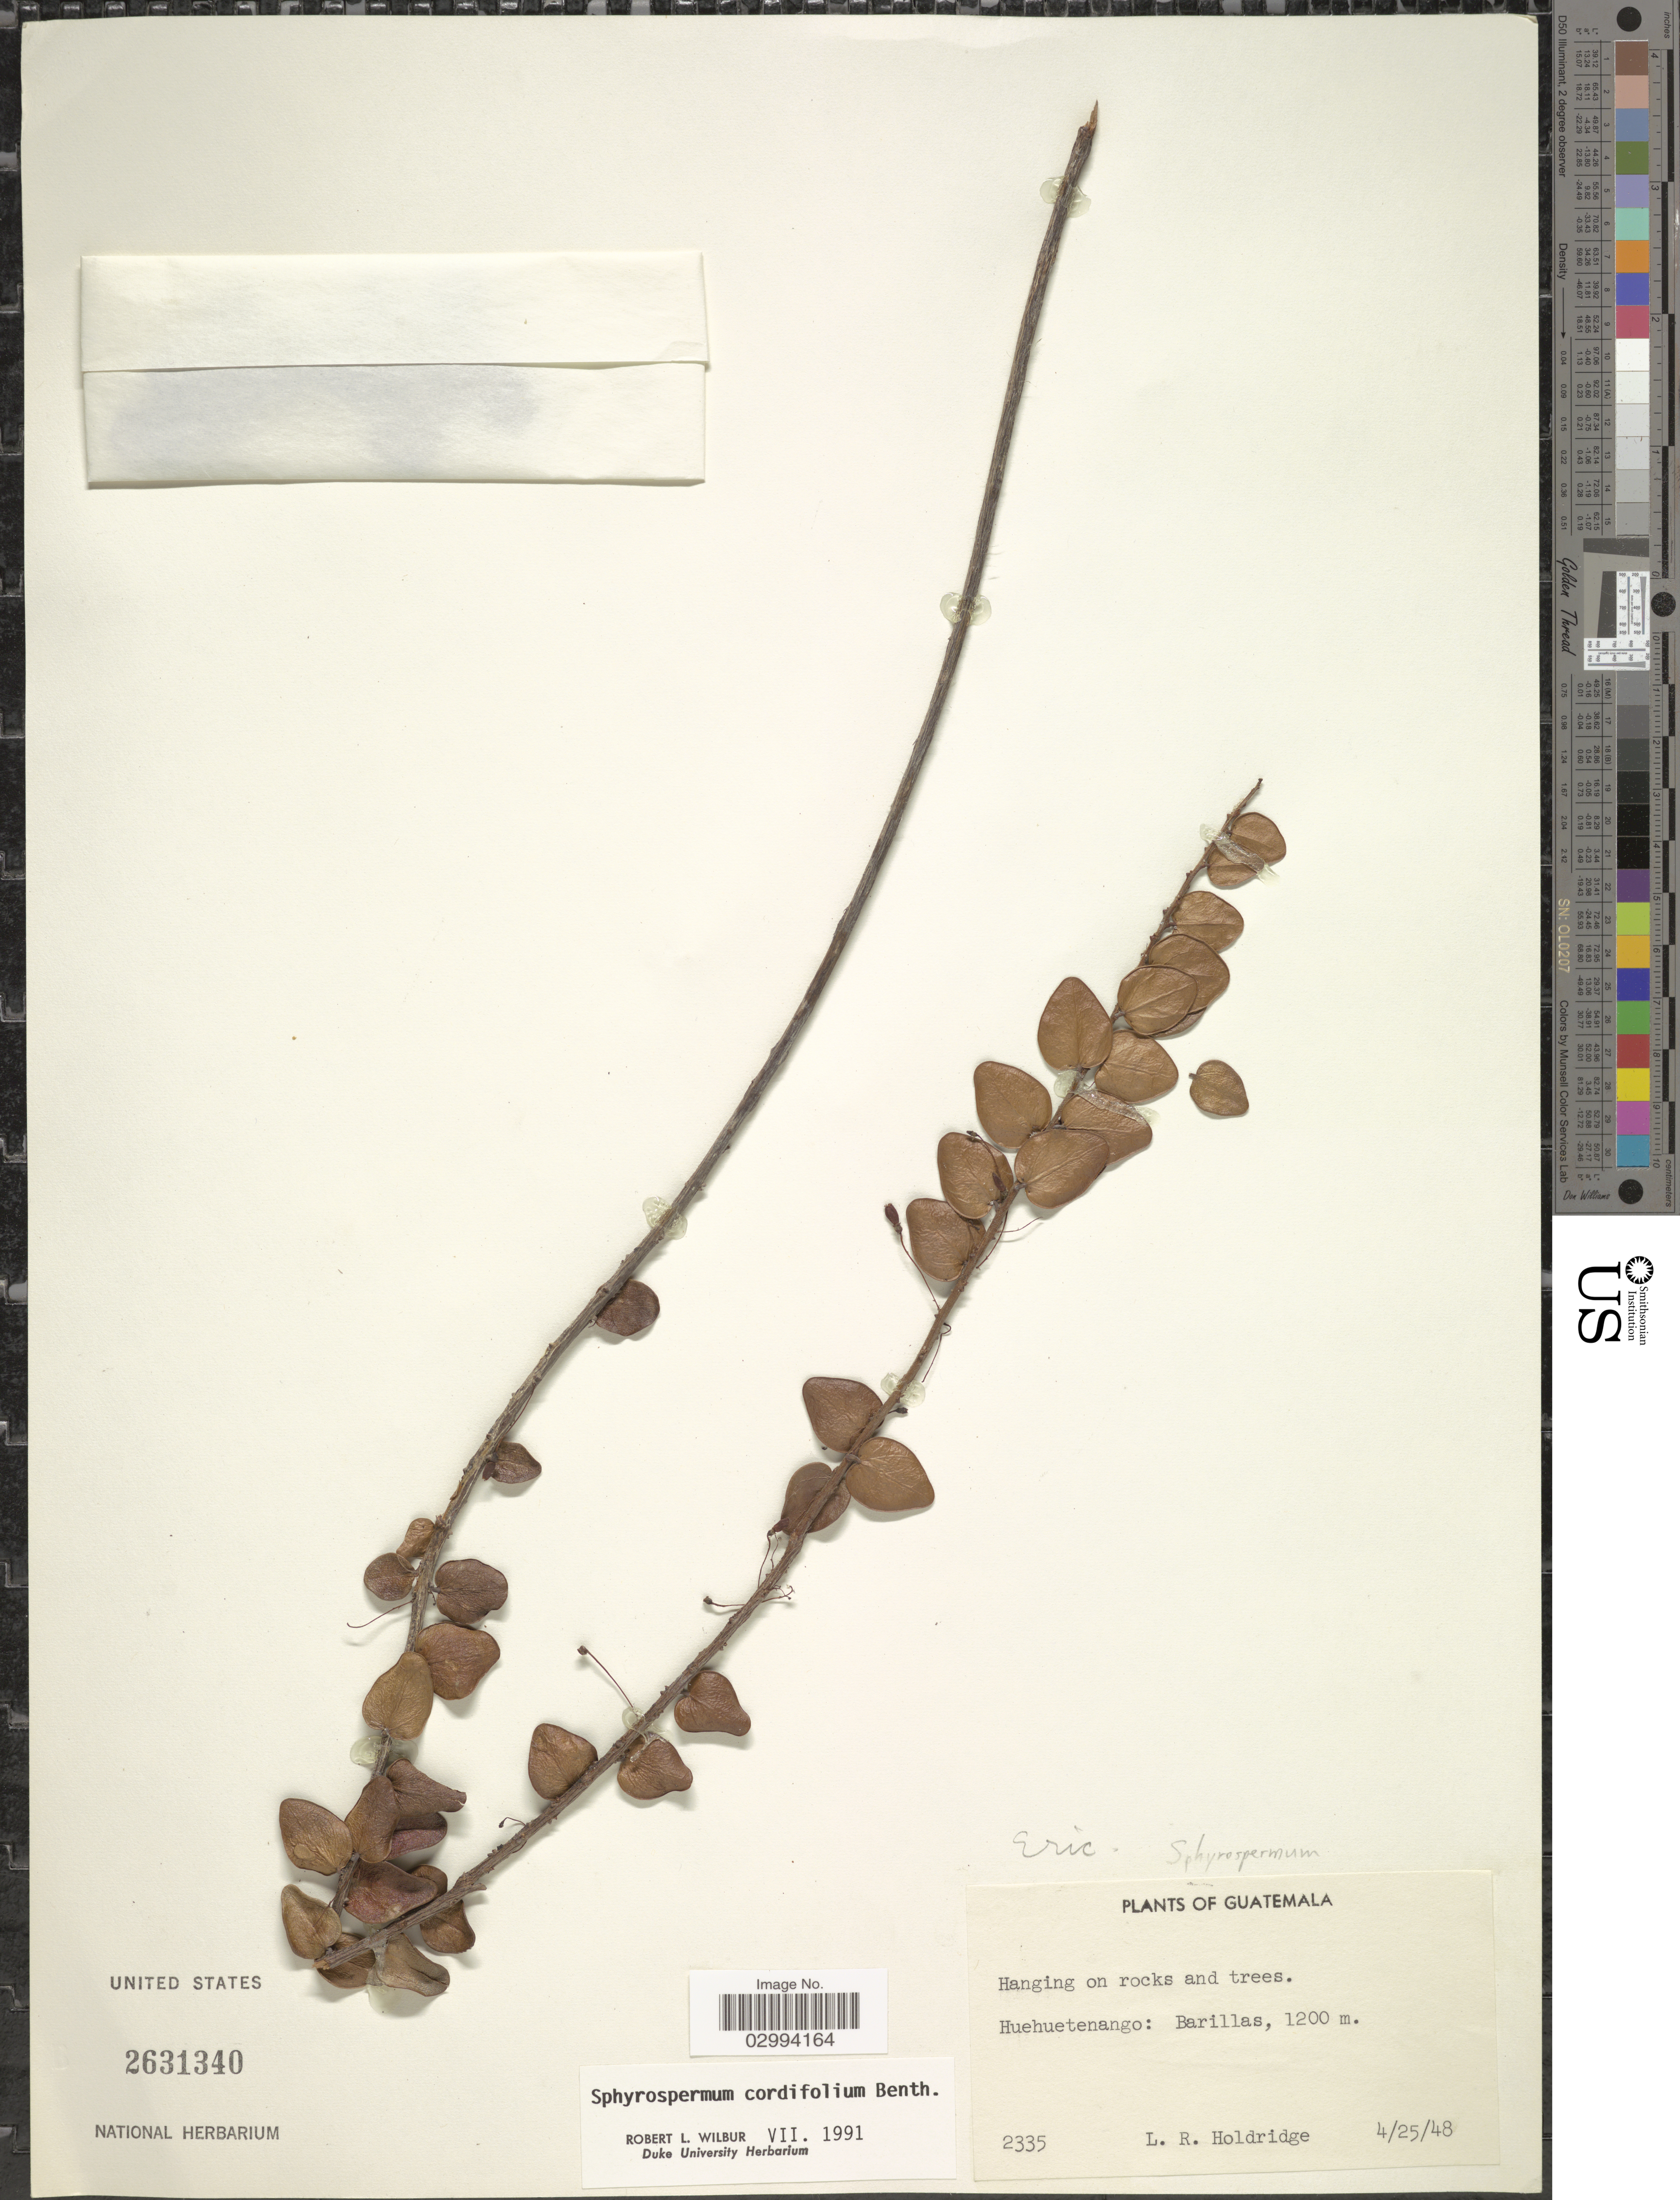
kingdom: Plantae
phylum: Tracheophyta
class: Magnoliopsida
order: Ericales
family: Ericaceae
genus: Sphyrospermum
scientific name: Sphyrospermum cordifolium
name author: Benth.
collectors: L. Holdridge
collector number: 2335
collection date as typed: Transcribed d/m/y: 25/4/48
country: Guatemala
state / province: Huehuetenango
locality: Barillas.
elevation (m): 1200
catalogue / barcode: US 2631340